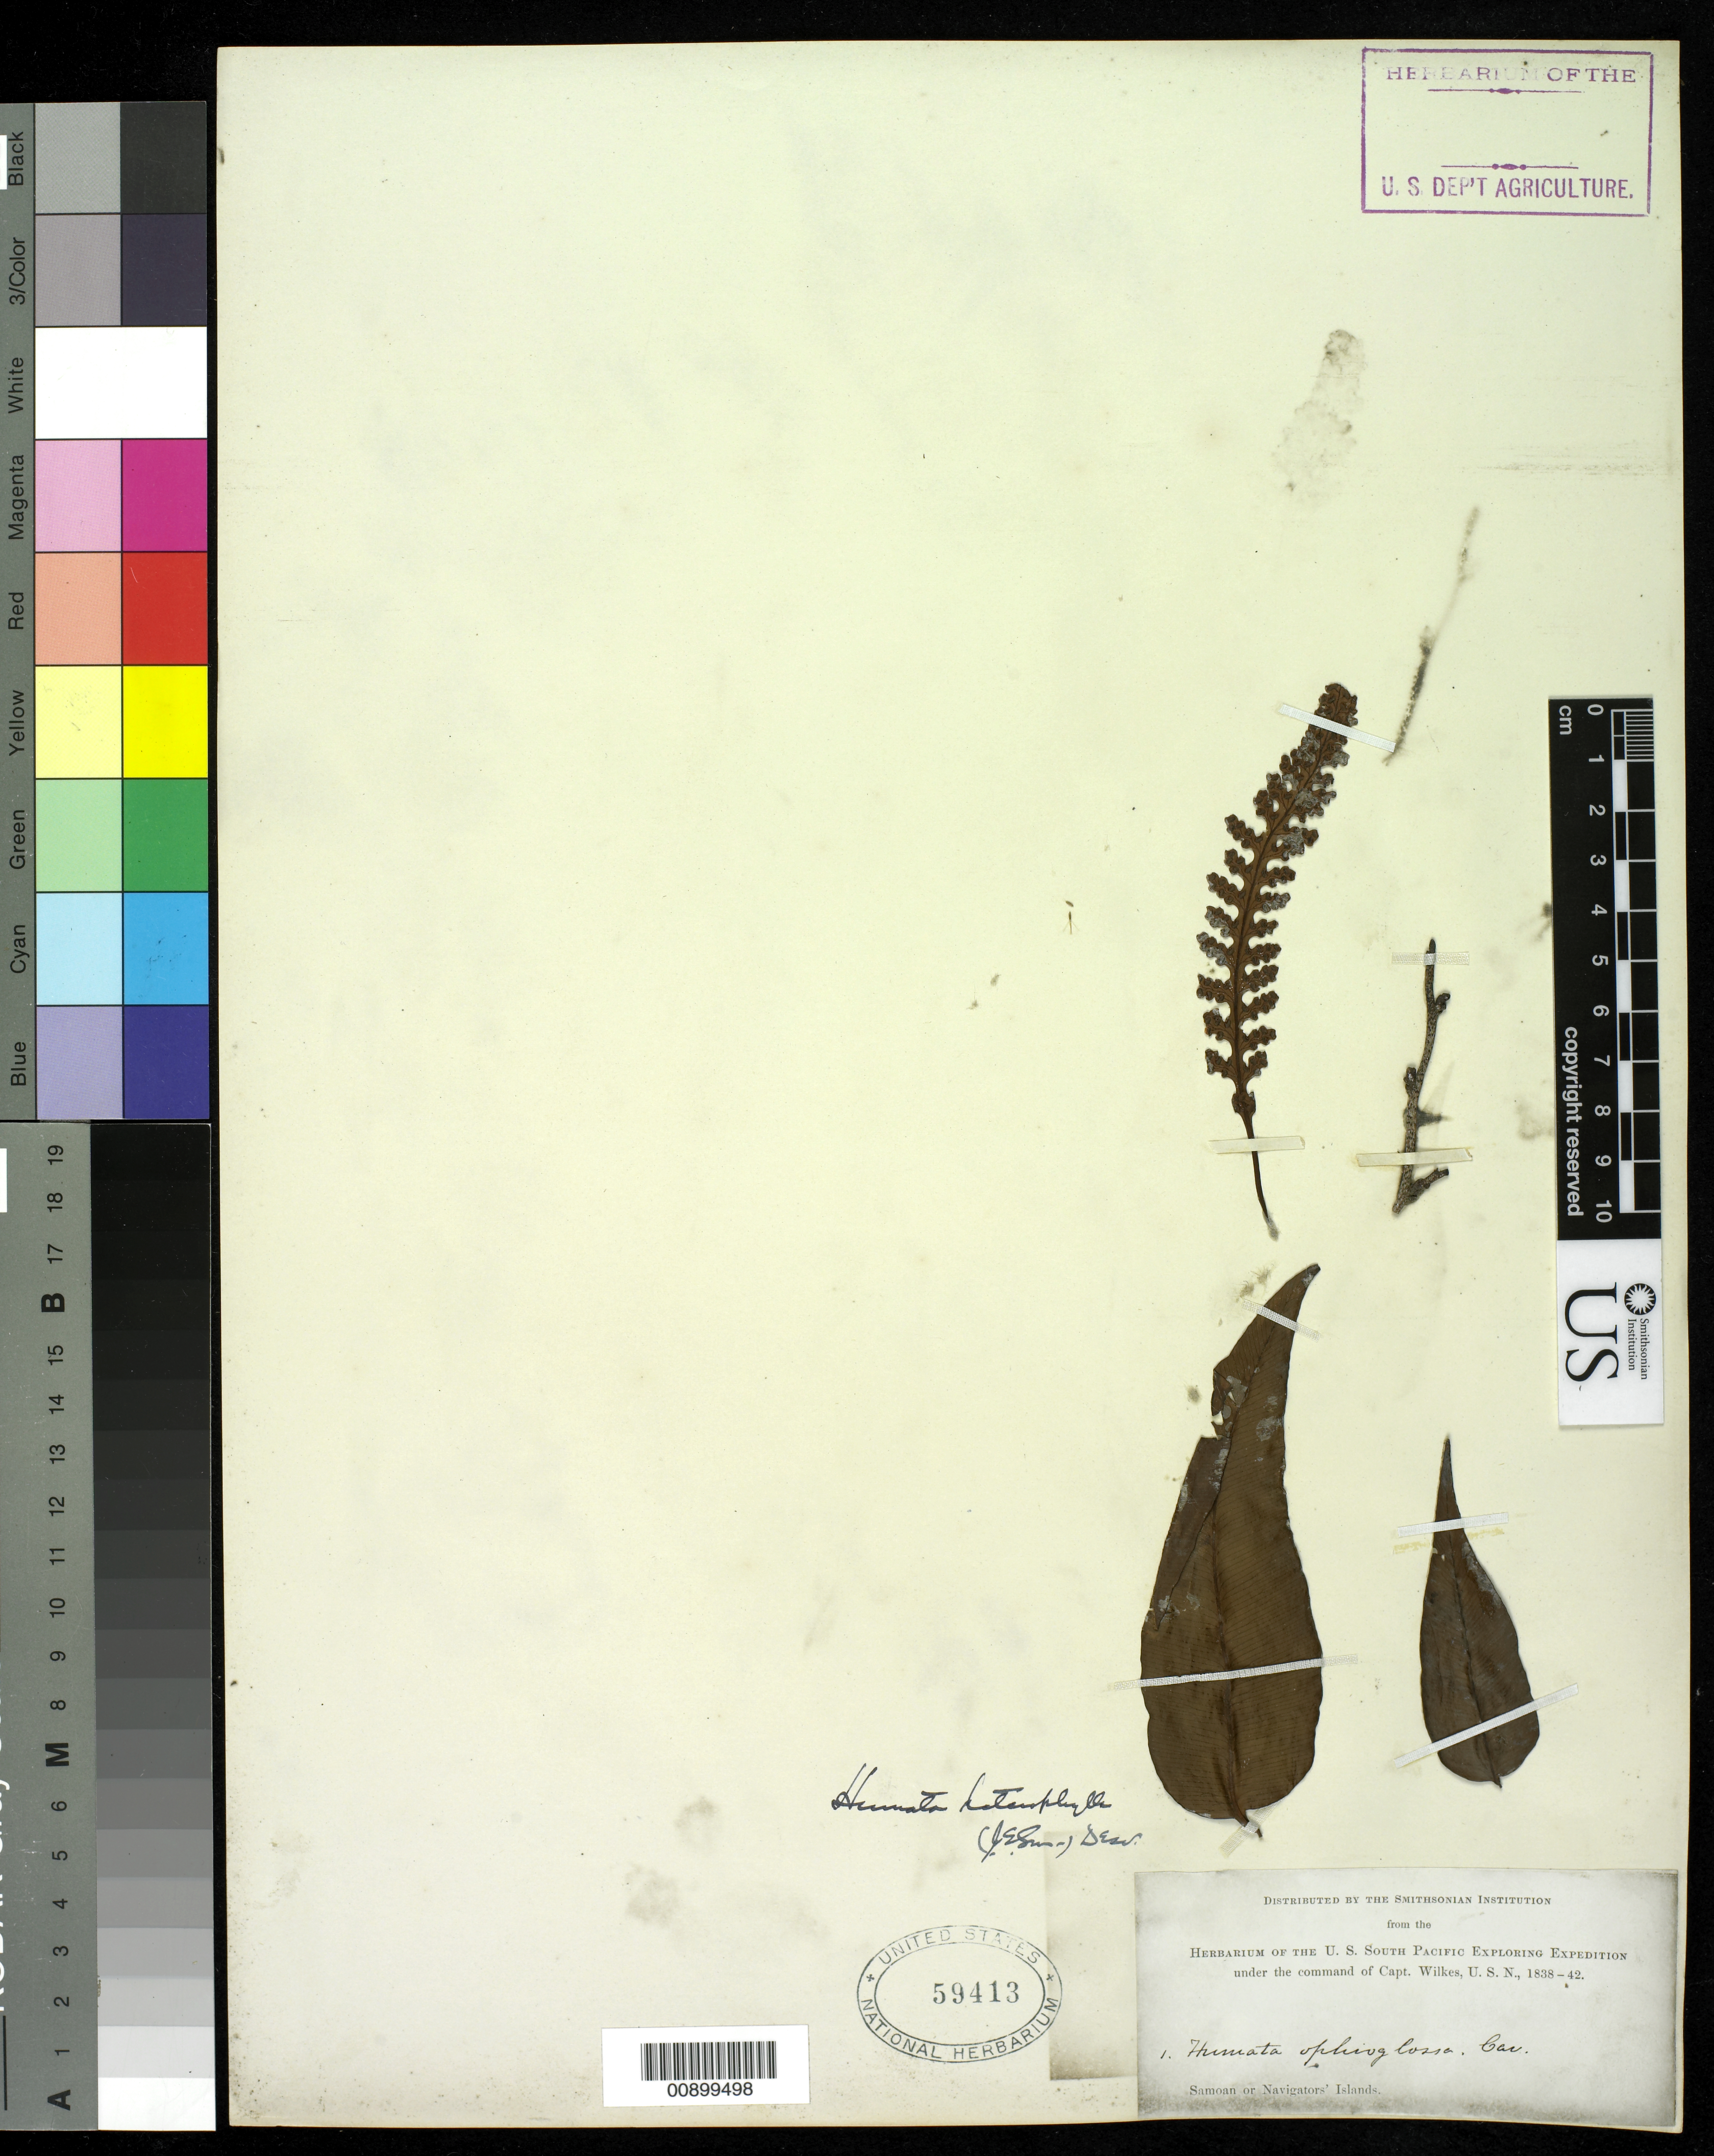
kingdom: Plantae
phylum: Tracheophyta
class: Polypodiopsida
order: Polypodiales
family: Davalliaceae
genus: Humata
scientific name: Humata heterophylla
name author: (Sm.) Desv.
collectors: Wilkes Explor. Exped.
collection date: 1838/1842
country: American Samoa / Samoa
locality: Samoan or Navigators' Islands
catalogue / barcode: US 59413